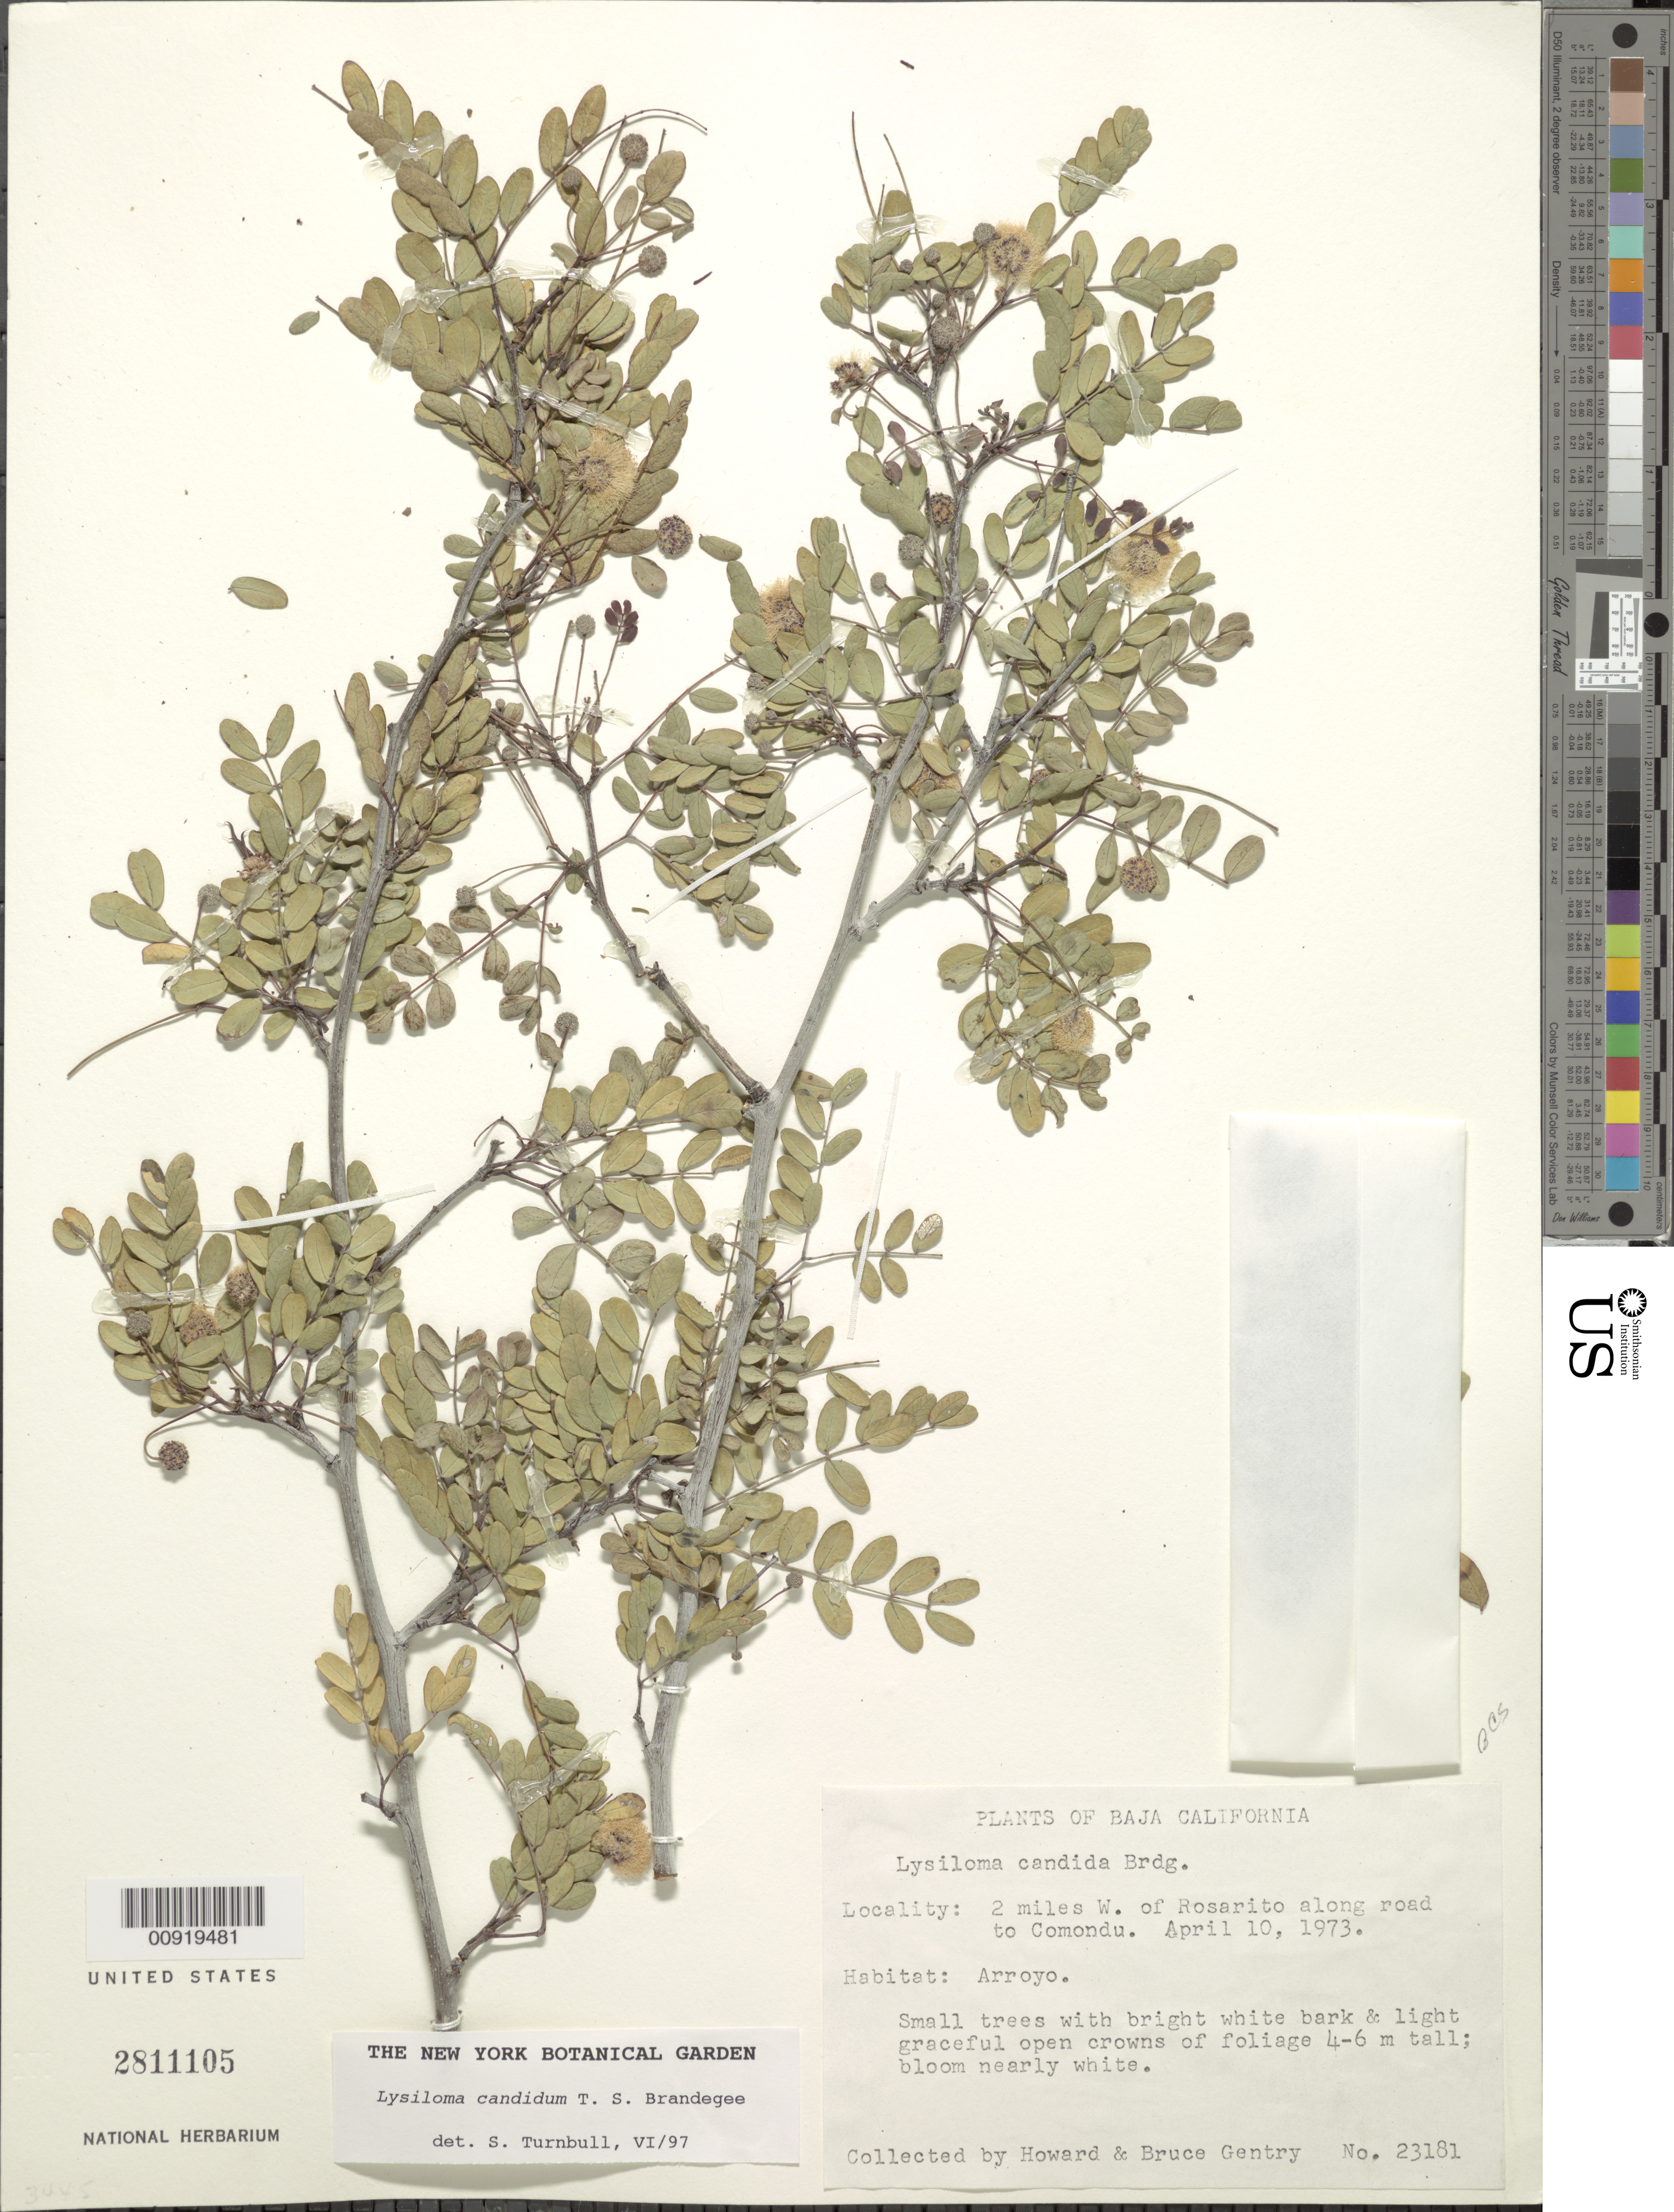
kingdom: Plantae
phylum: Tracheophyta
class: Magnoliopsida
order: Fabales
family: Fabaceae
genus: Lysiloma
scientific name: Lysiloma candidum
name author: Brandegee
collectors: H. S. Gentry & B. Gentry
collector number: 23181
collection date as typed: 10 Apr 1973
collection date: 1973-04-10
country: Mexico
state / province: Baja California Sur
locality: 2 miles W of Rosarito along road to Comondu.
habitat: Arroyo.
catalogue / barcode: US 2811105